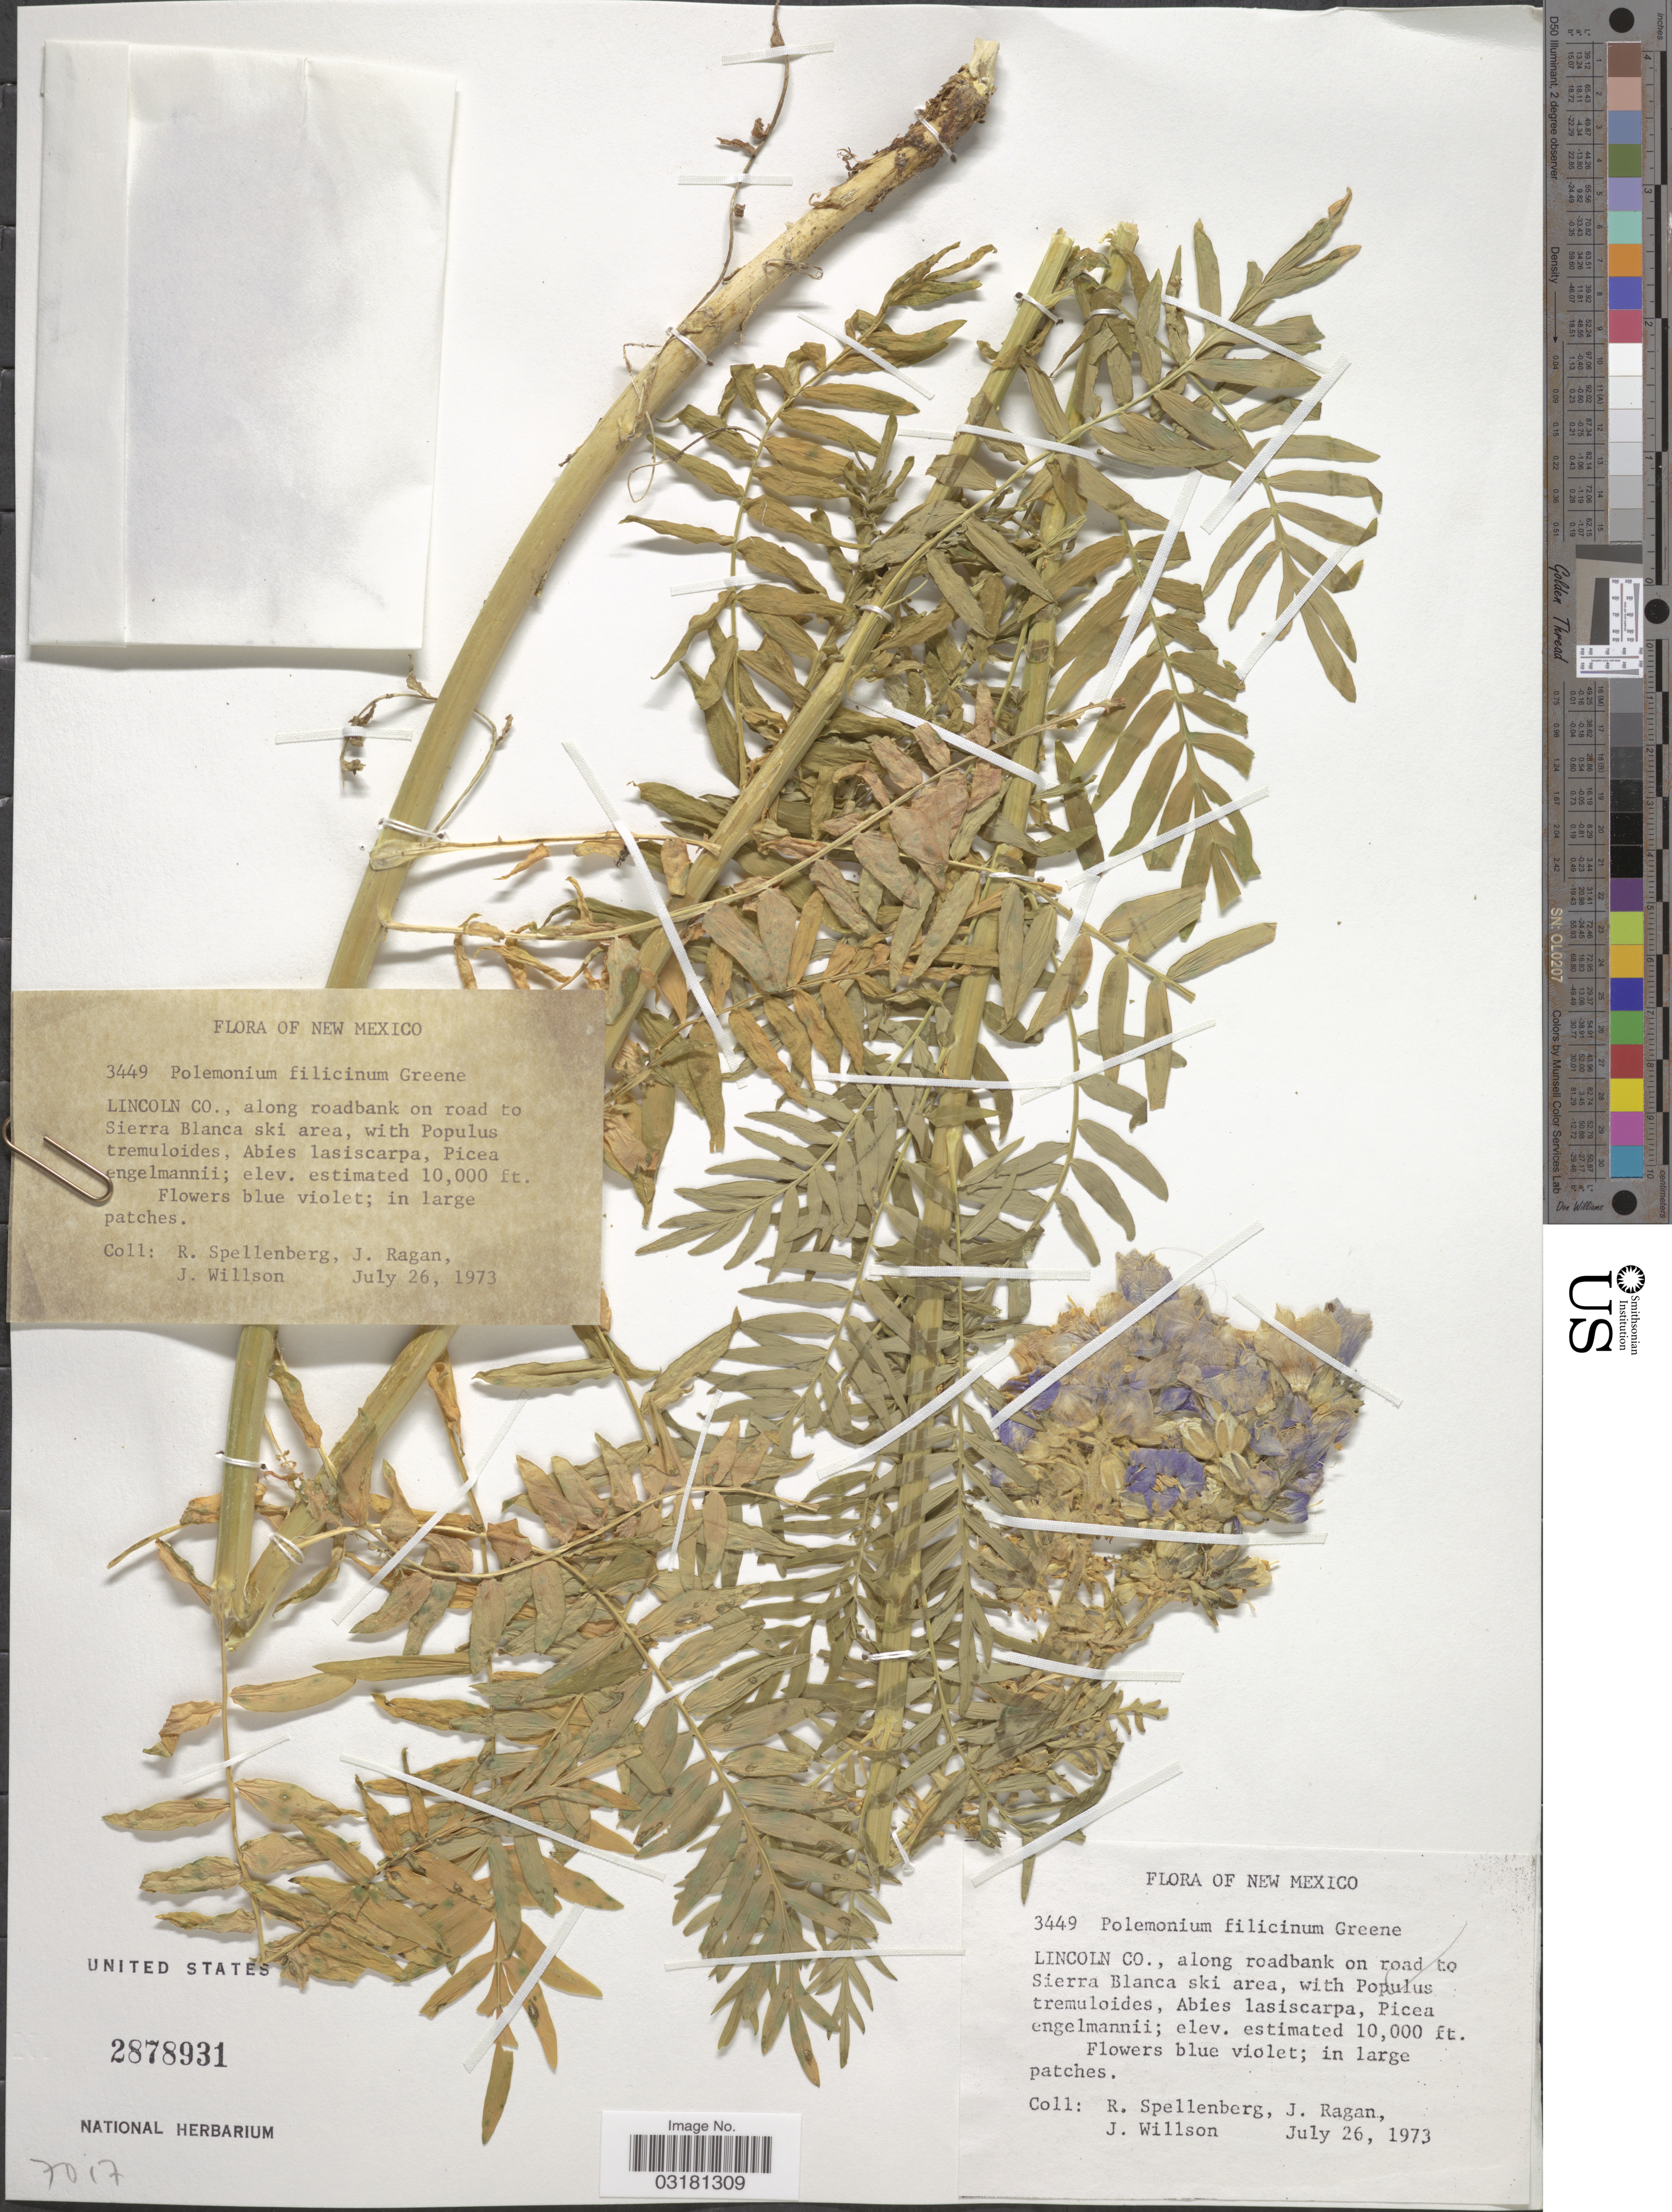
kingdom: Plantae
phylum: Tracheophyta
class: Magnoliopsida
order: Ericales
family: Polemoniaceae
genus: Polemonium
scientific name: Polemonium foliosissimum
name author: A. Gray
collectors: R. Spellenberg, J. Ragan & J. Willson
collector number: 3449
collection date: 1973-07-26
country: United States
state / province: New Mexico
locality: Lincoln Co., along roadbank on road to Sierra Blanca ski area.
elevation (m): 3048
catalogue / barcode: US 2878931